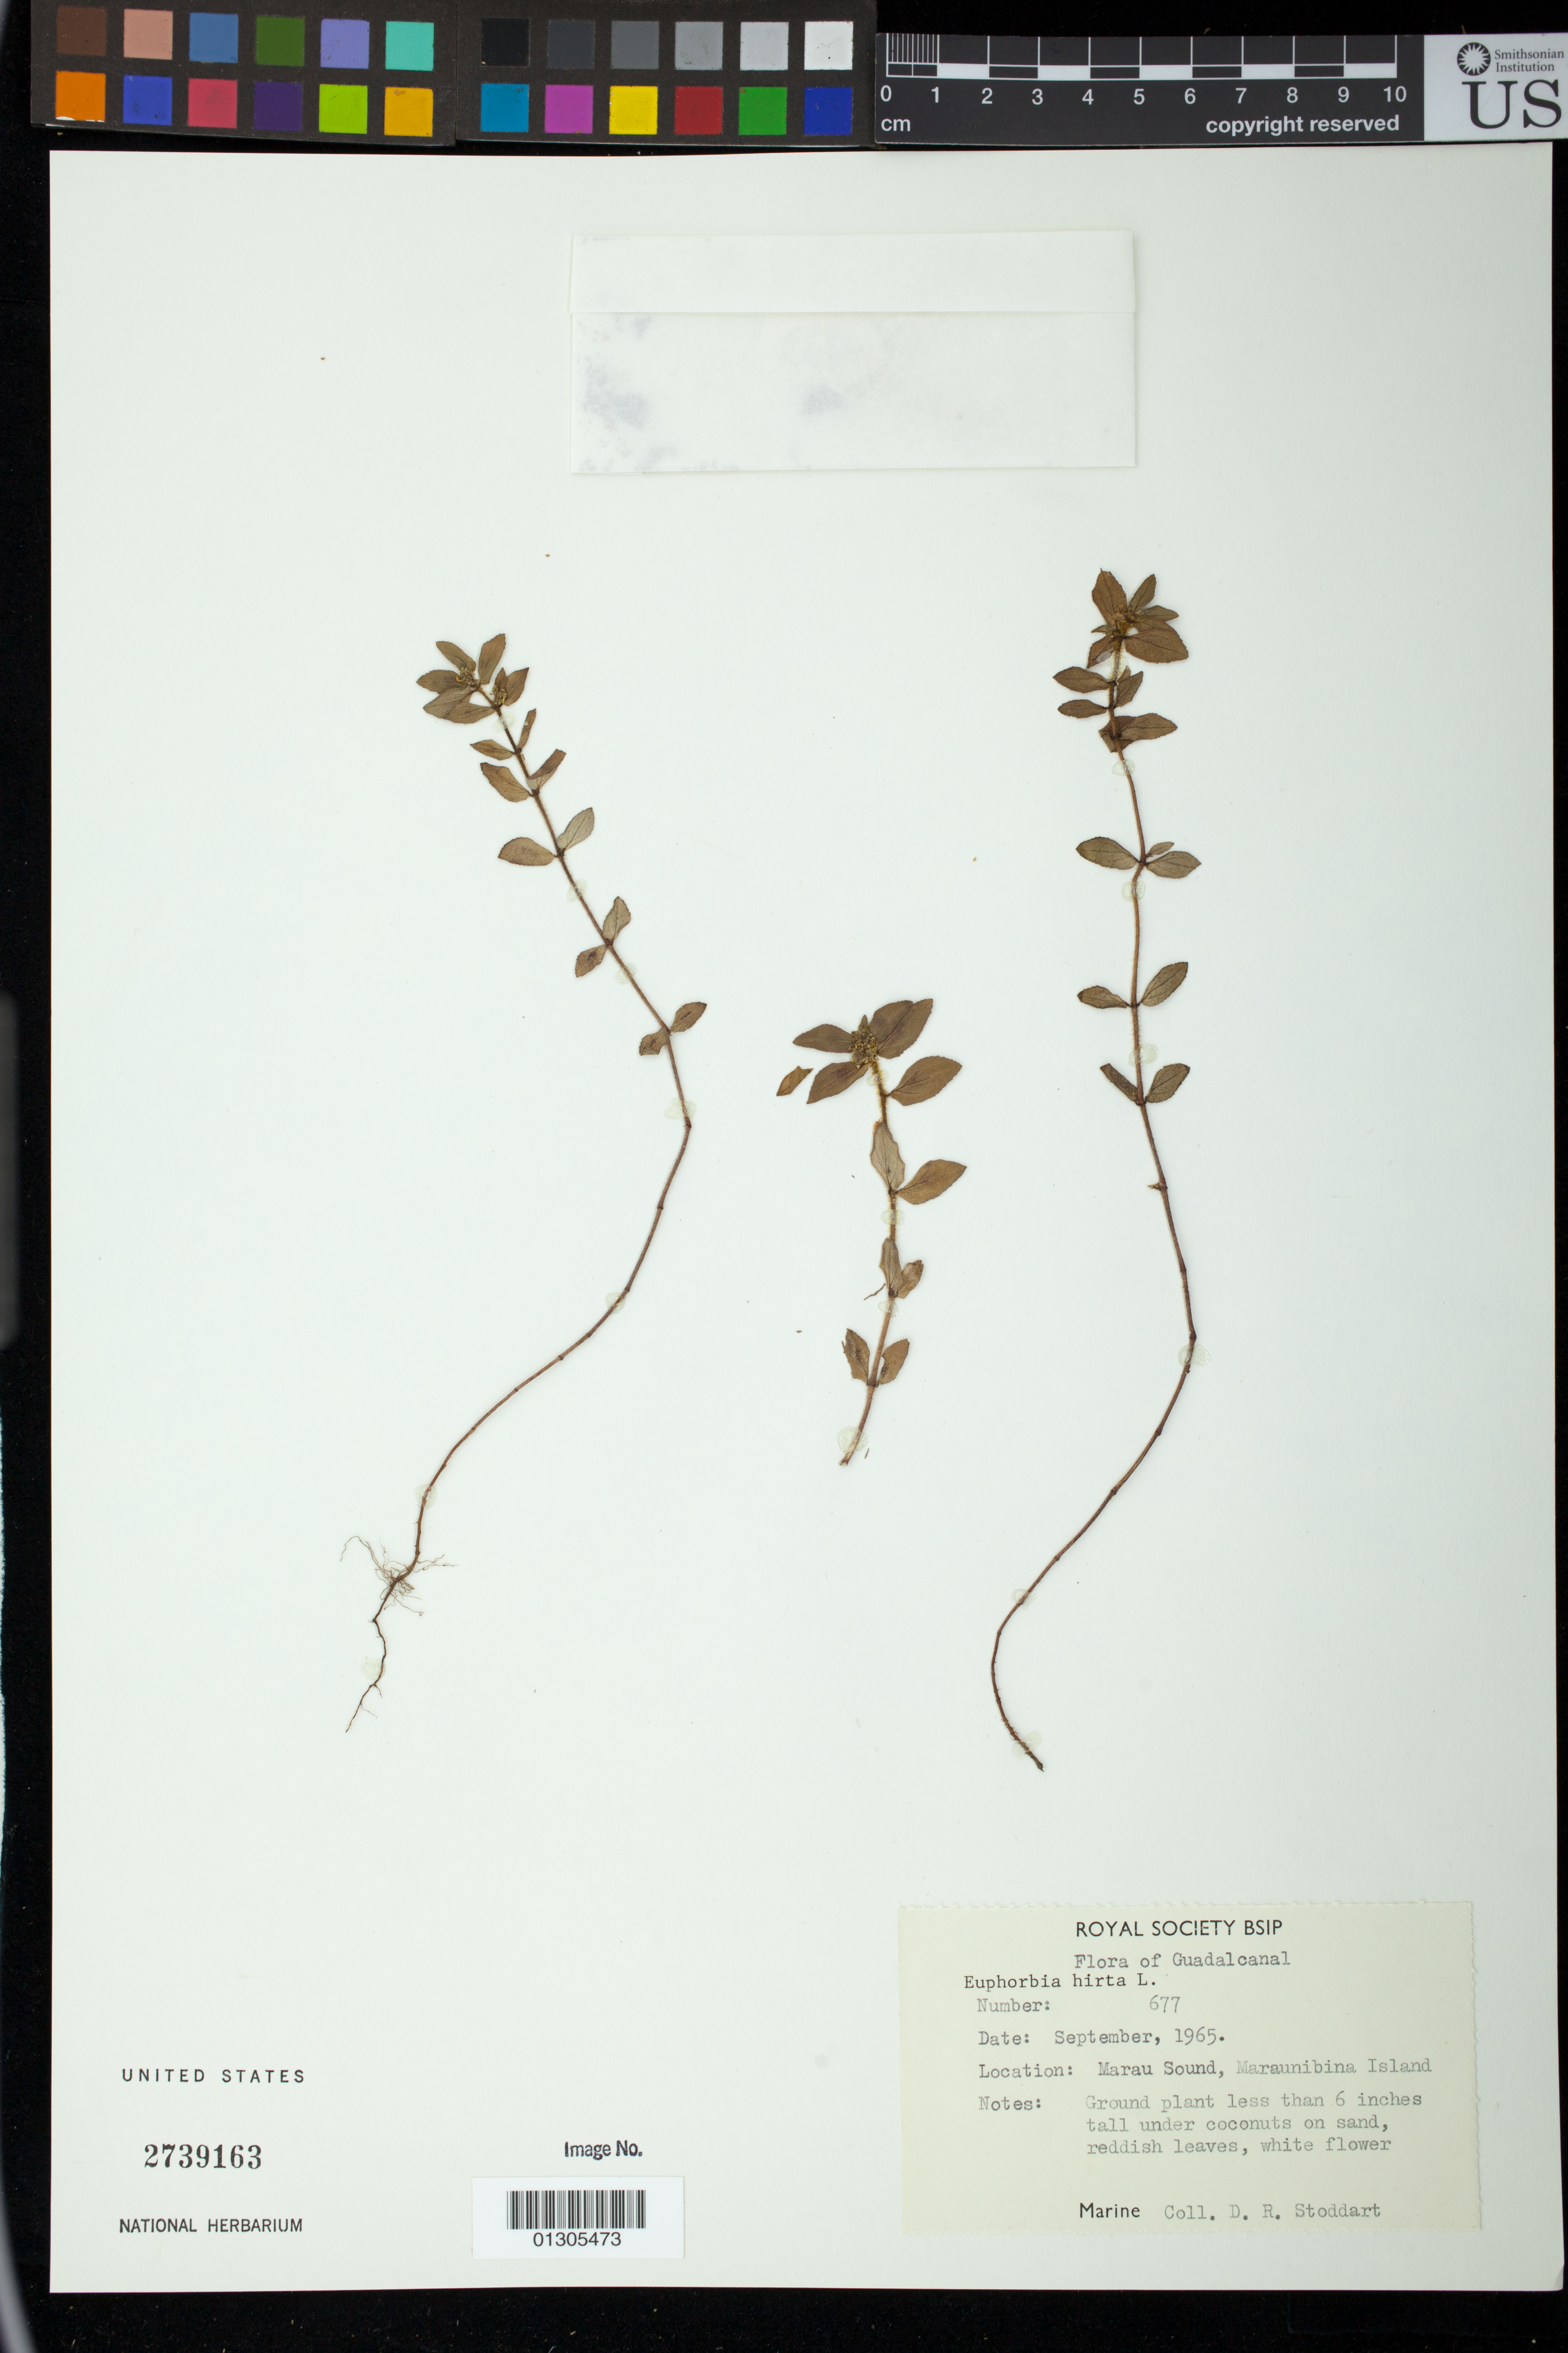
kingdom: Plantae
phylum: Tracheophyta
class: Magnoliopsida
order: Malpighiales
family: Euphorbiaceae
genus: Euphorbia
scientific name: Euphorbia hirta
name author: L.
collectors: D. R. Stoddart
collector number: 677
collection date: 1965-09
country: Solomon Islands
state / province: Guadalcanal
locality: Marau Sound, Maraunibina [Maraupia] Island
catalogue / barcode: US 2739163